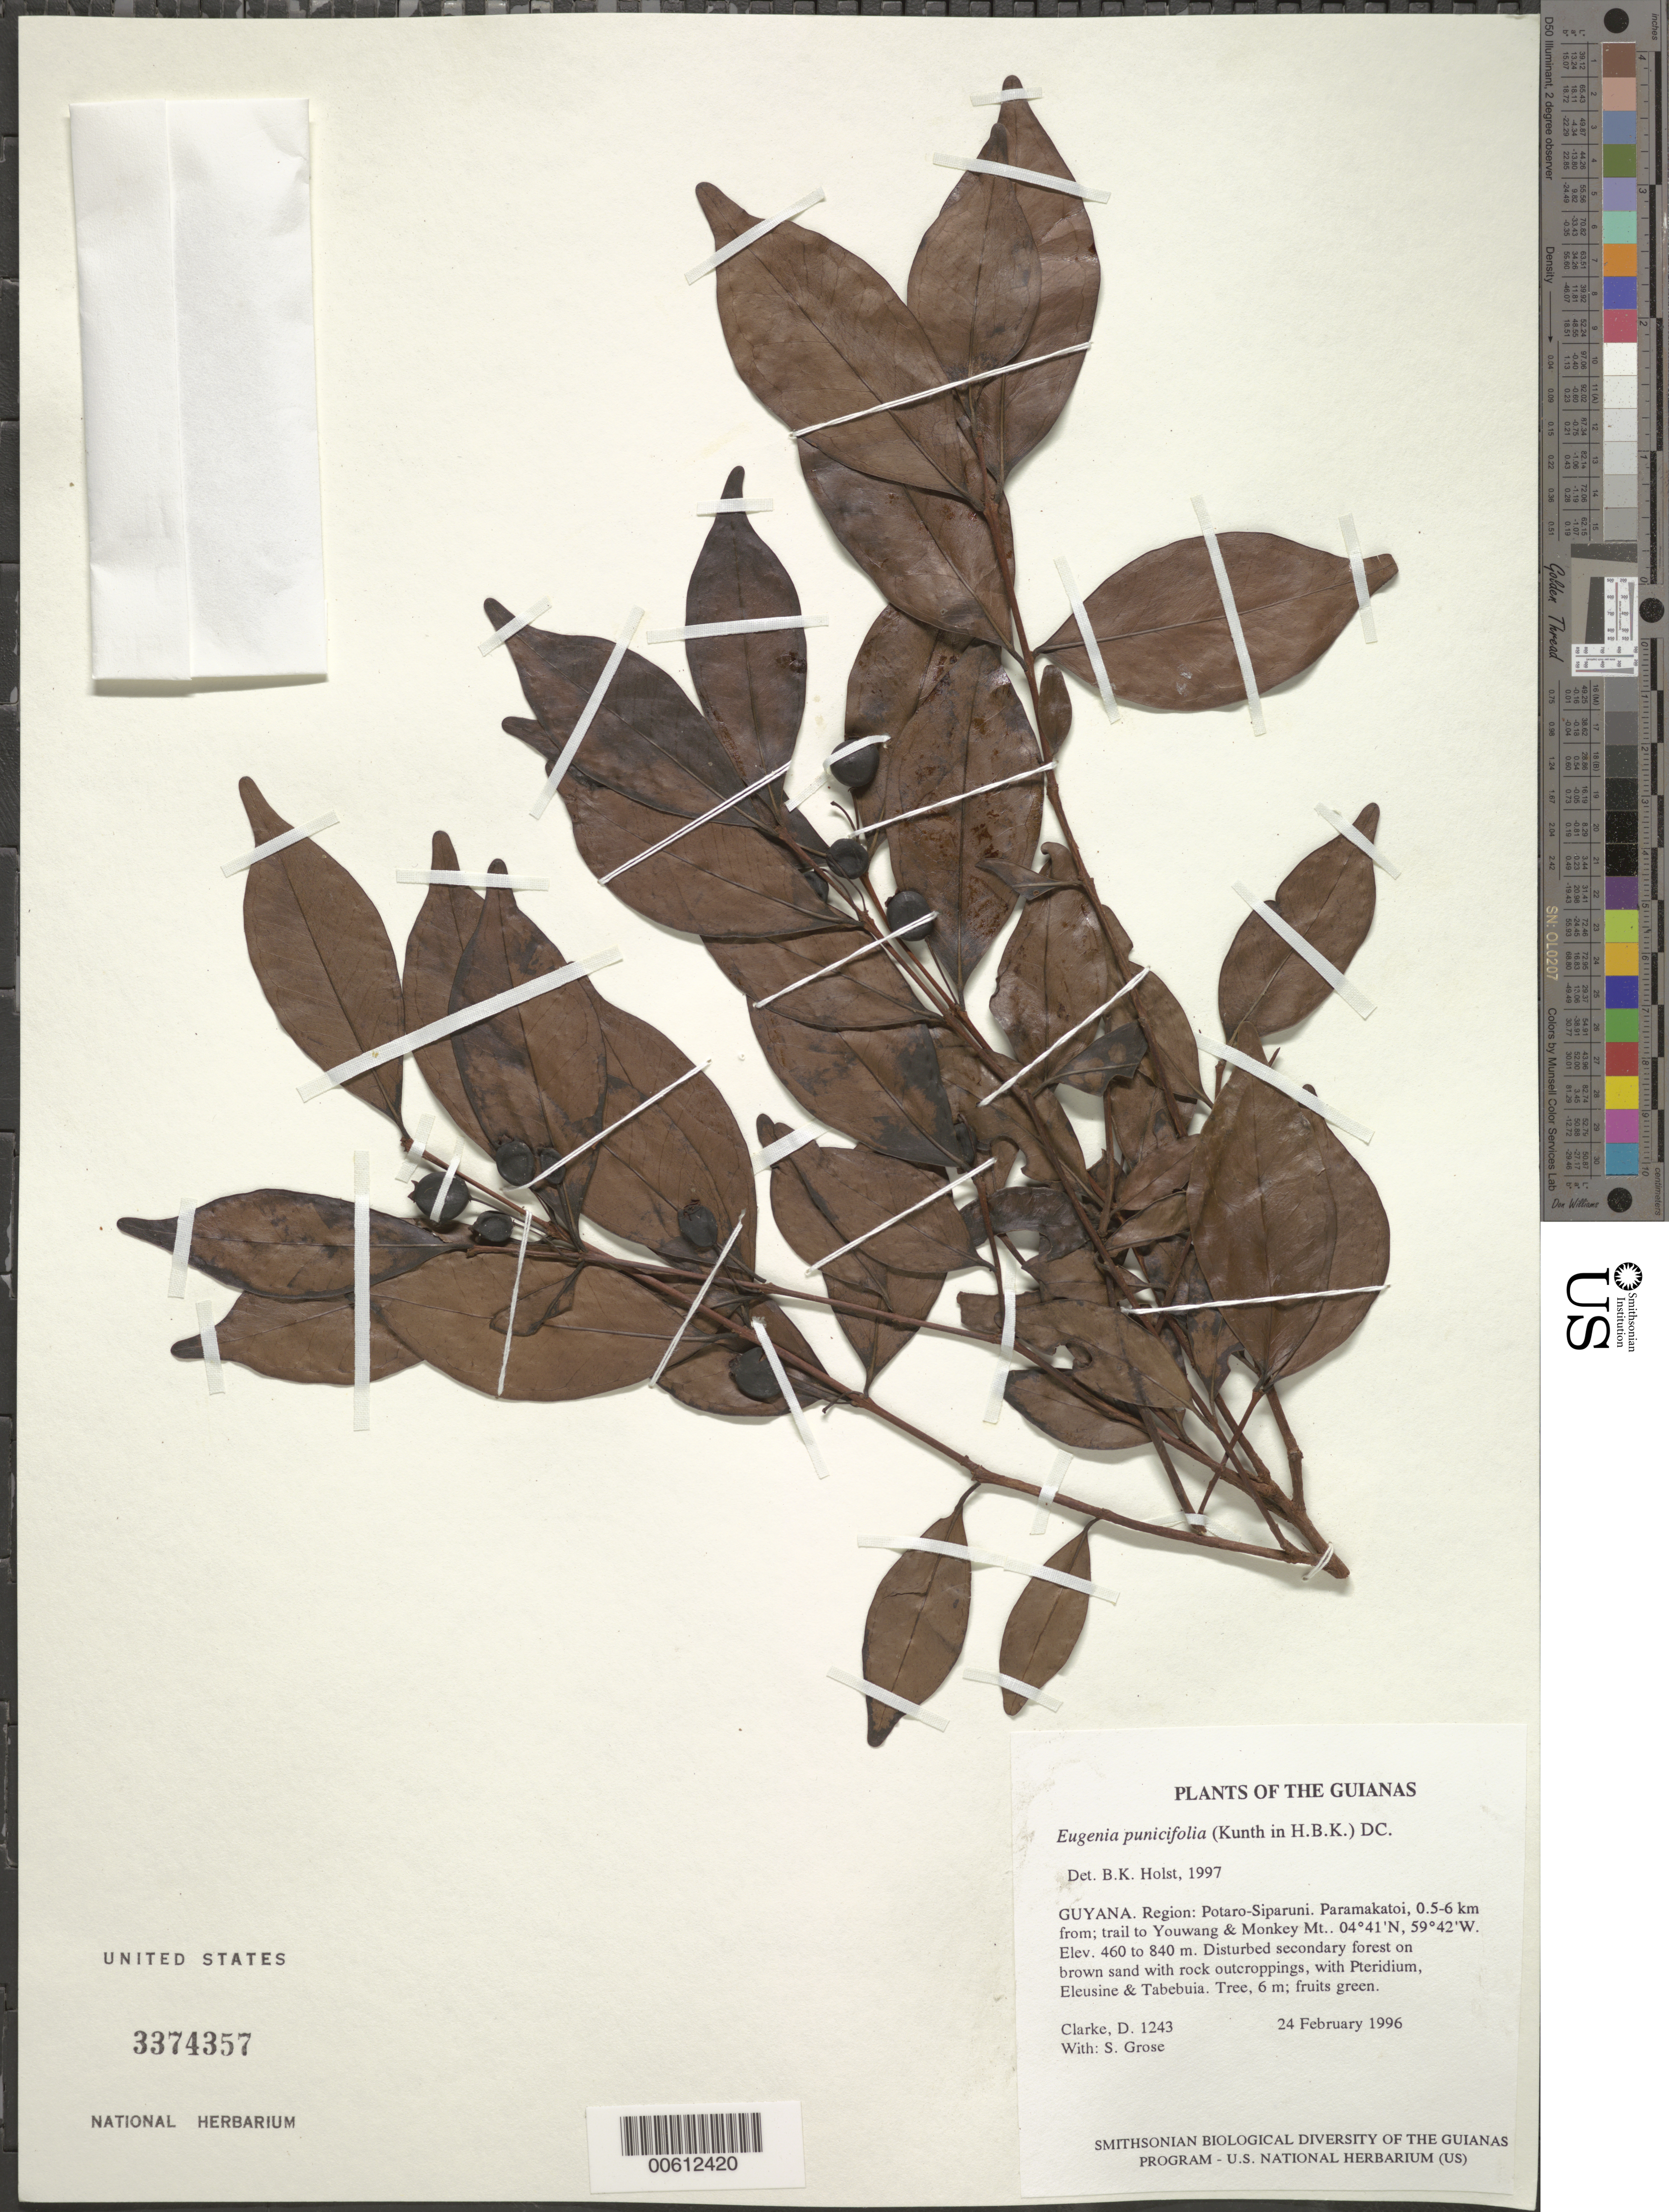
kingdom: Plantae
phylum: Tracheophyta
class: Magnoliopsida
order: Myrtales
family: Myrtaceae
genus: Eugenia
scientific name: Eugenia punicifolia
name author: (Kunth) DC.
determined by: Holst, Bruce K.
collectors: H. D. Clarke & S. Grose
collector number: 1243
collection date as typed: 24 February 1996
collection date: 1996-02-24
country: Guyana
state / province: Potaro-Siparuni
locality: Paramakatoi, 0.5-6 km from; trail to Youwang & Monkey Mt.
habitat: Disturbed secondary forest on brown sand with rock outcroppings, with Pteridium, Eleusine & Tabebuia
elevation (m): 460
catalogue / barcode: US 3374357